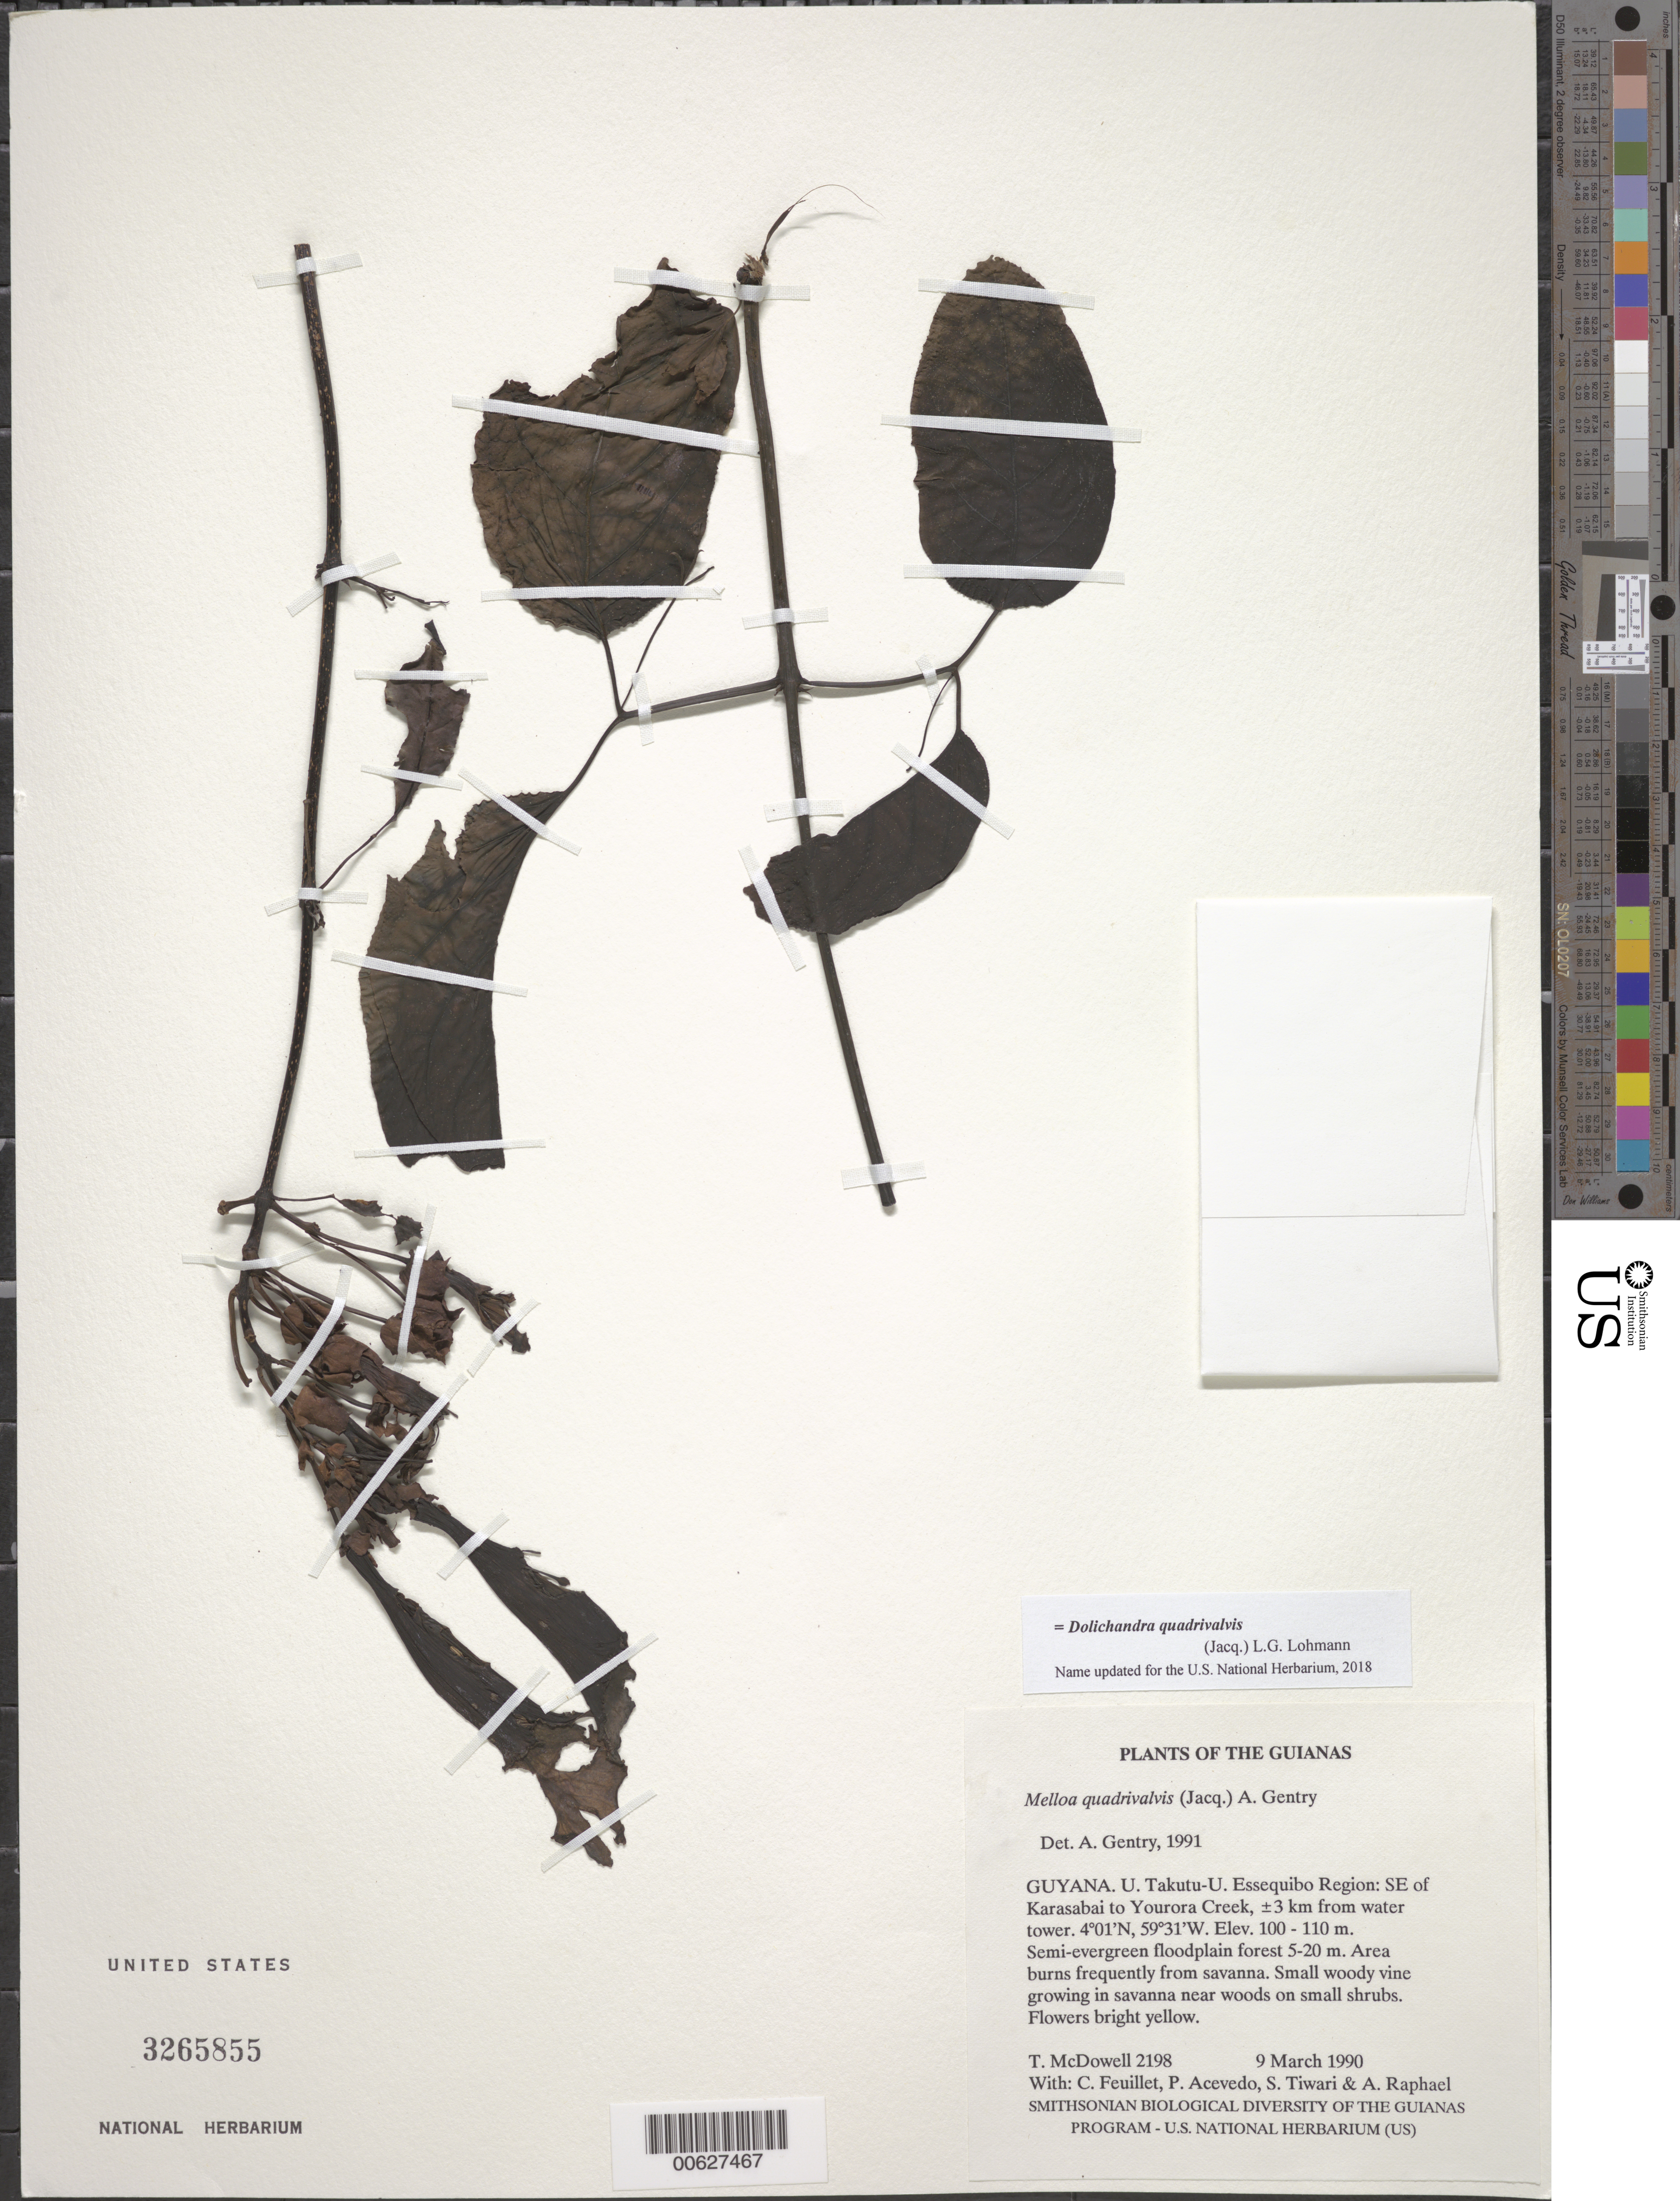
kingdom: Plantae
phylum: Tracheophyta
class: Magnoliopsida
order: Lamiales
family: Bignoniaceae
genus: Dolichandra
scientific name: Dolichandra quadrivalvis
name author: (Jacq.) L.G. Lohmann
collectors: T. McDowell, C. Feuillet, P. Acevedo-Rodr., S. Tiwari & A. Raphael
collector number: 2198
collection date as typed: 9 March 1990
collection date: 1990-03-09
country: Guyana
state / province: U. Takutu-U. Essequibo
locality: SE of Karasabai to Yourora Creek, ±3 km from water tower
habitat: Semi-evergreen floodplain forest 5-20 m. Area burns frequently from savanna and nearby gardens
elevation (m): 100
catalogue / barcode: US 3265855